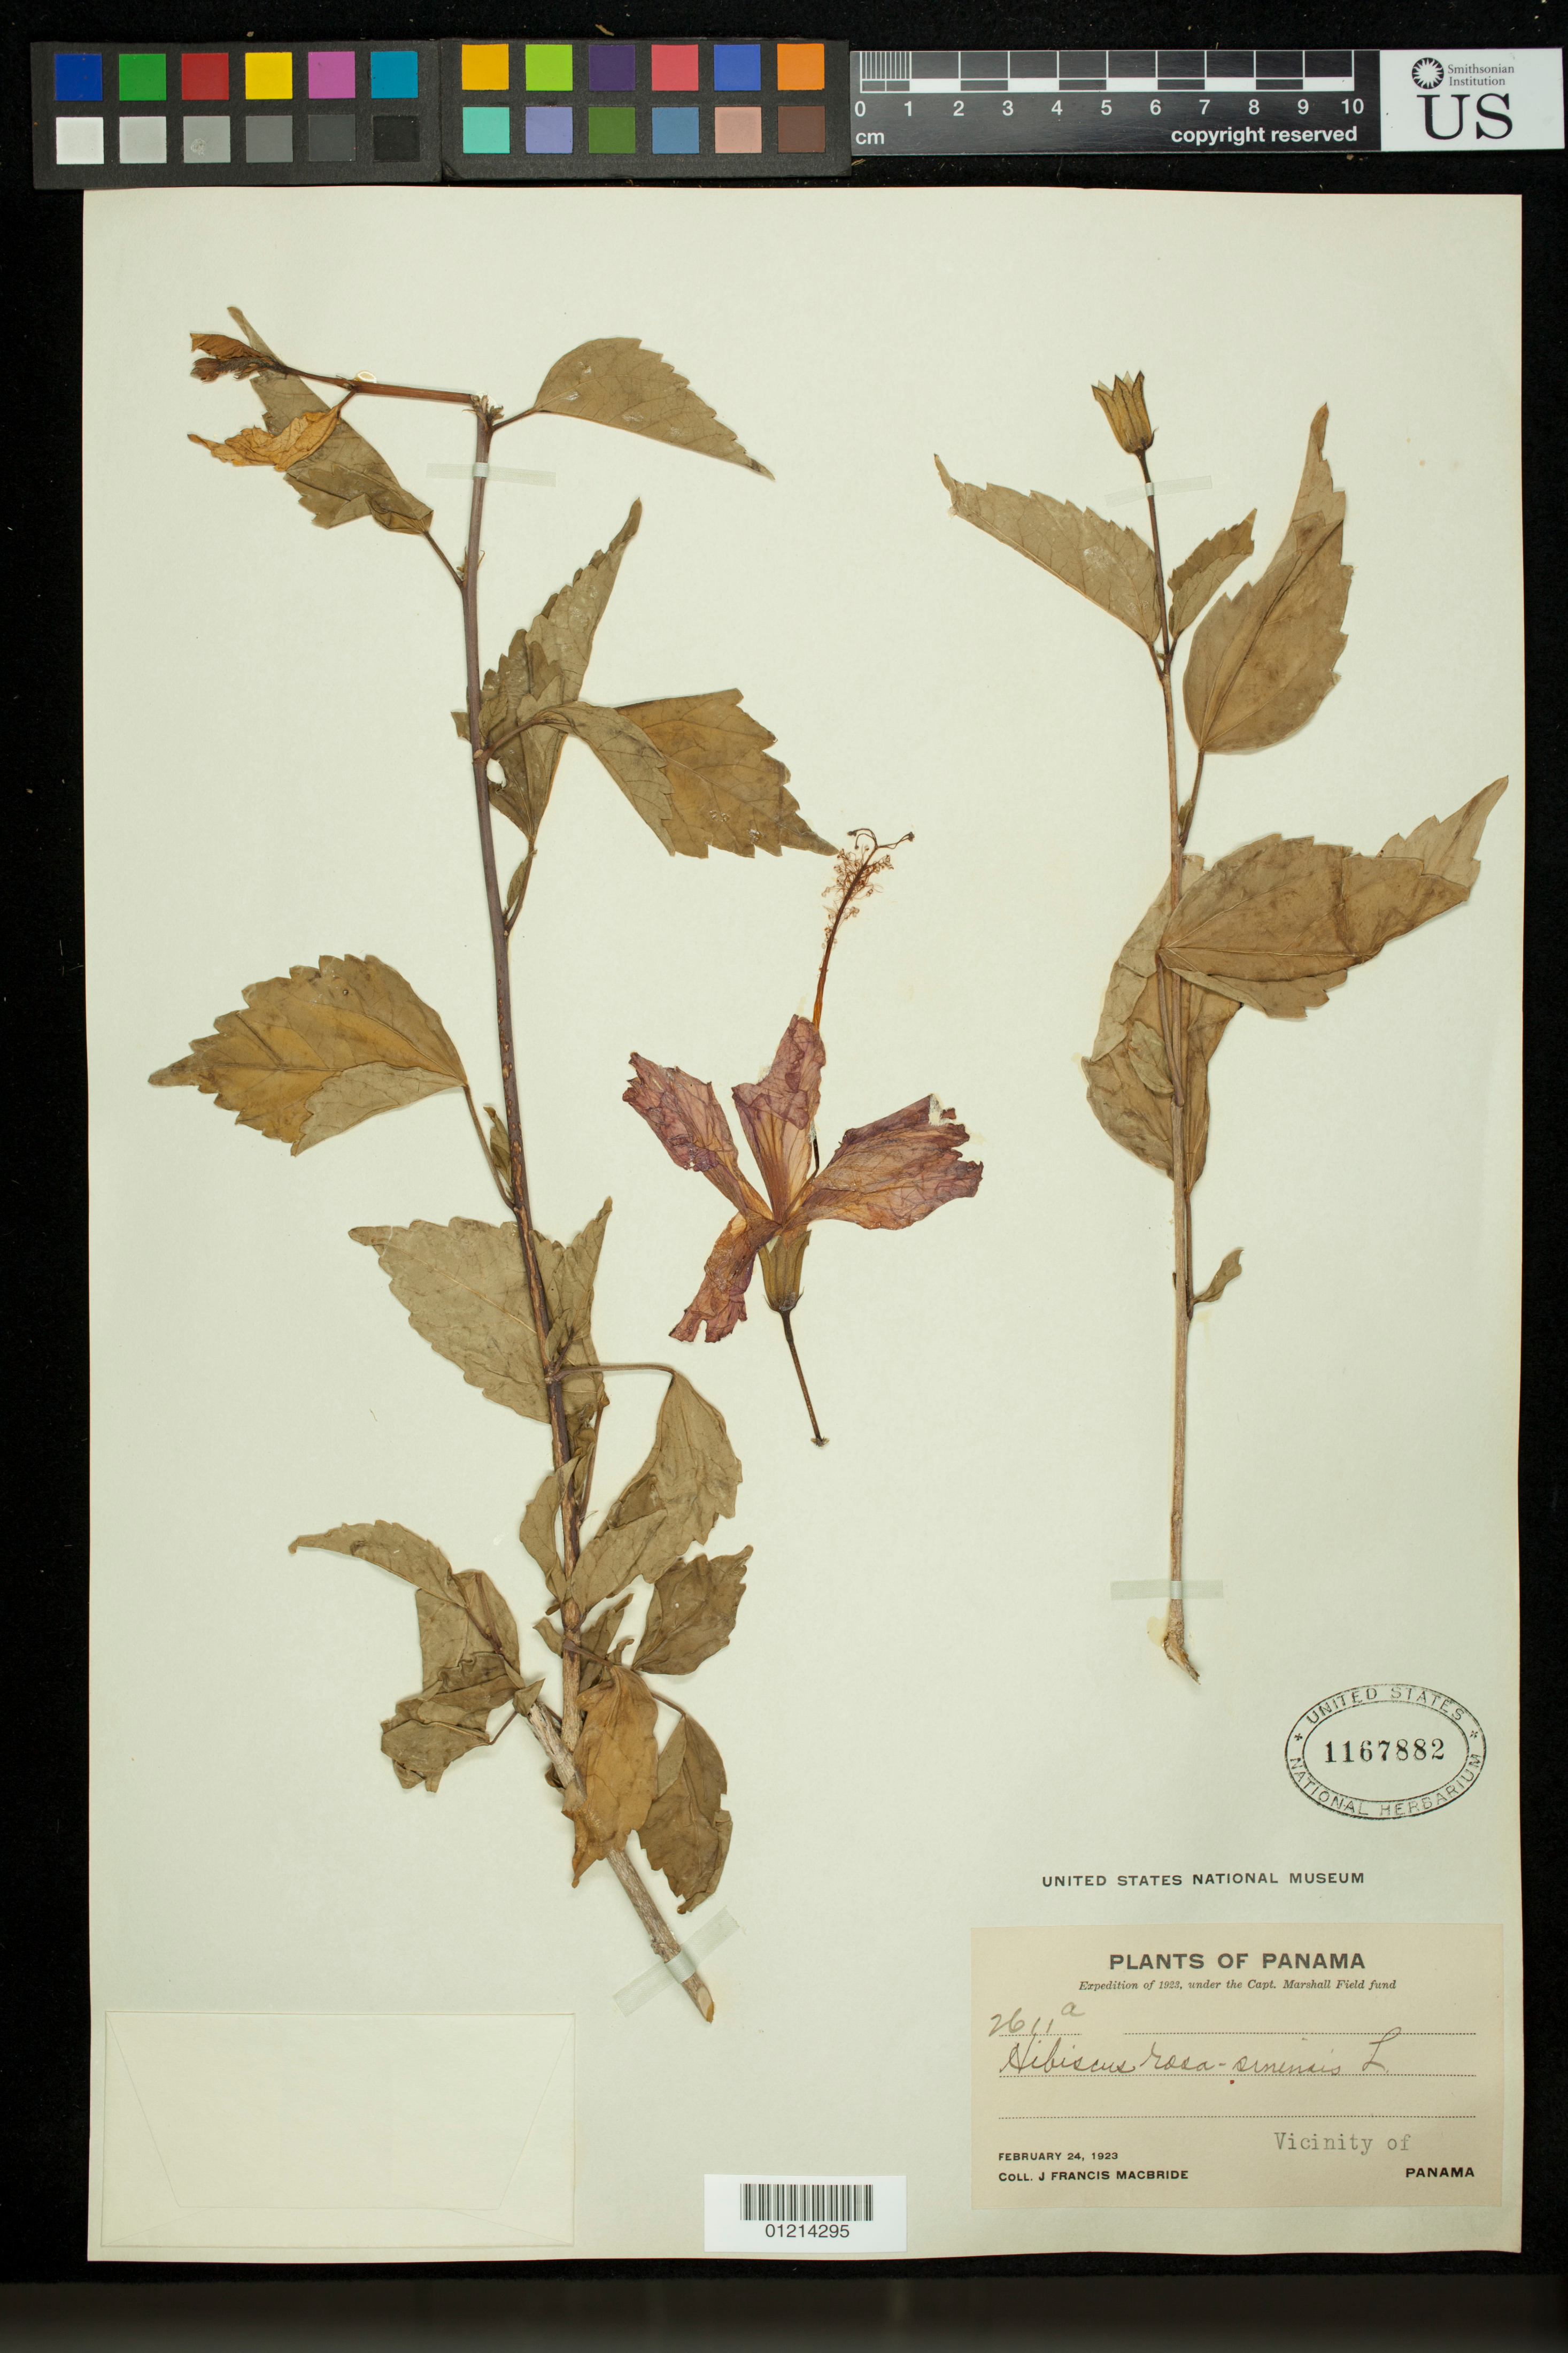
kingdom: Plantae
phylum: Tracheophyta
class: Magnoliopsida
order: Malvales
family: Malvaceae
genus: Hibiscus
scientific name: Hibiscus rosa-sinensis var. rosa-sinensis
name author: L.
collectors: J. F. Macbride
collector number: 2611a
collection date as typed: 2/24/1923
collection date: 1923-02-24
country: Panama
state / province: Panamá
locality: Vicinity of Panama.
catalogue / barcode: US 1167882